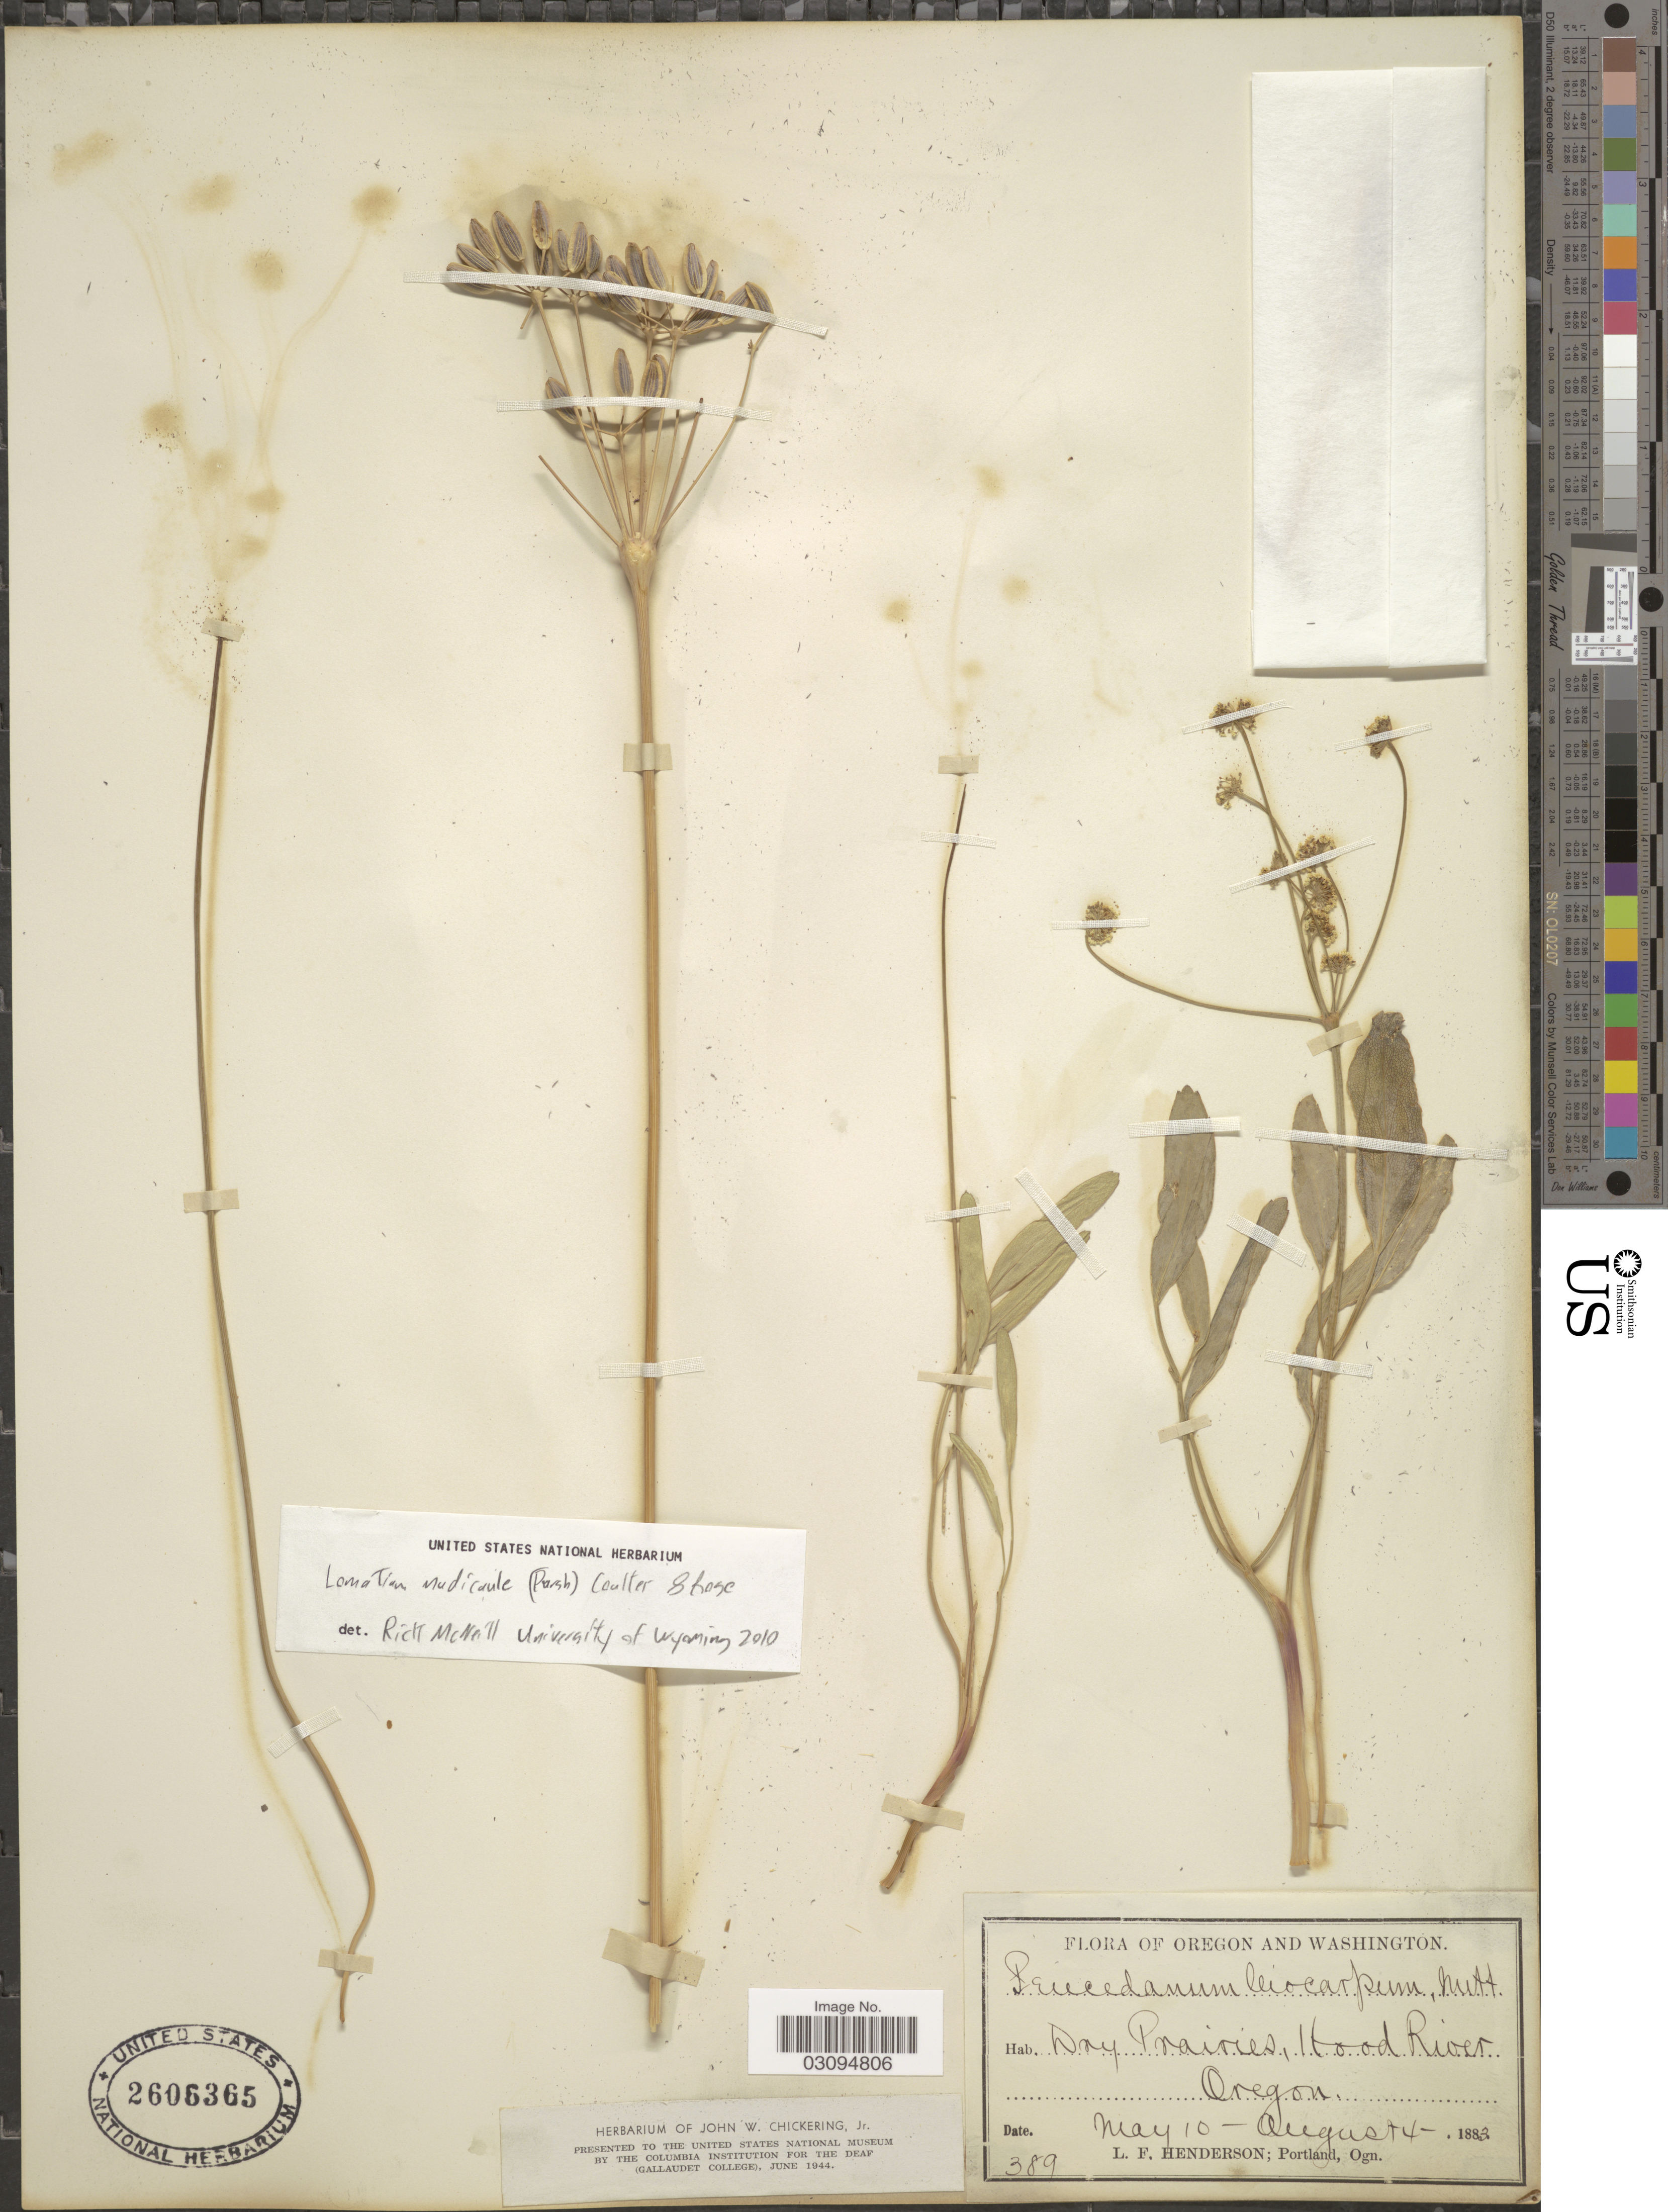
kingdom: Plantae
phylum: Tracheophyta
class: Magnoliopsida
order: Apiales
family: Apiaceae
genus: Lomatium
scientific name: Lomatium nudicaule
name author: (Pursh) J.M. Coult. & Rose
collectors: L. Henderson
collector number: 389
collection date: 1883-05-10/1883-08-04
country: United States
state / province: Oregon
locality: Dry prairies, Hood River.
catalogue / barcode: US 2606365